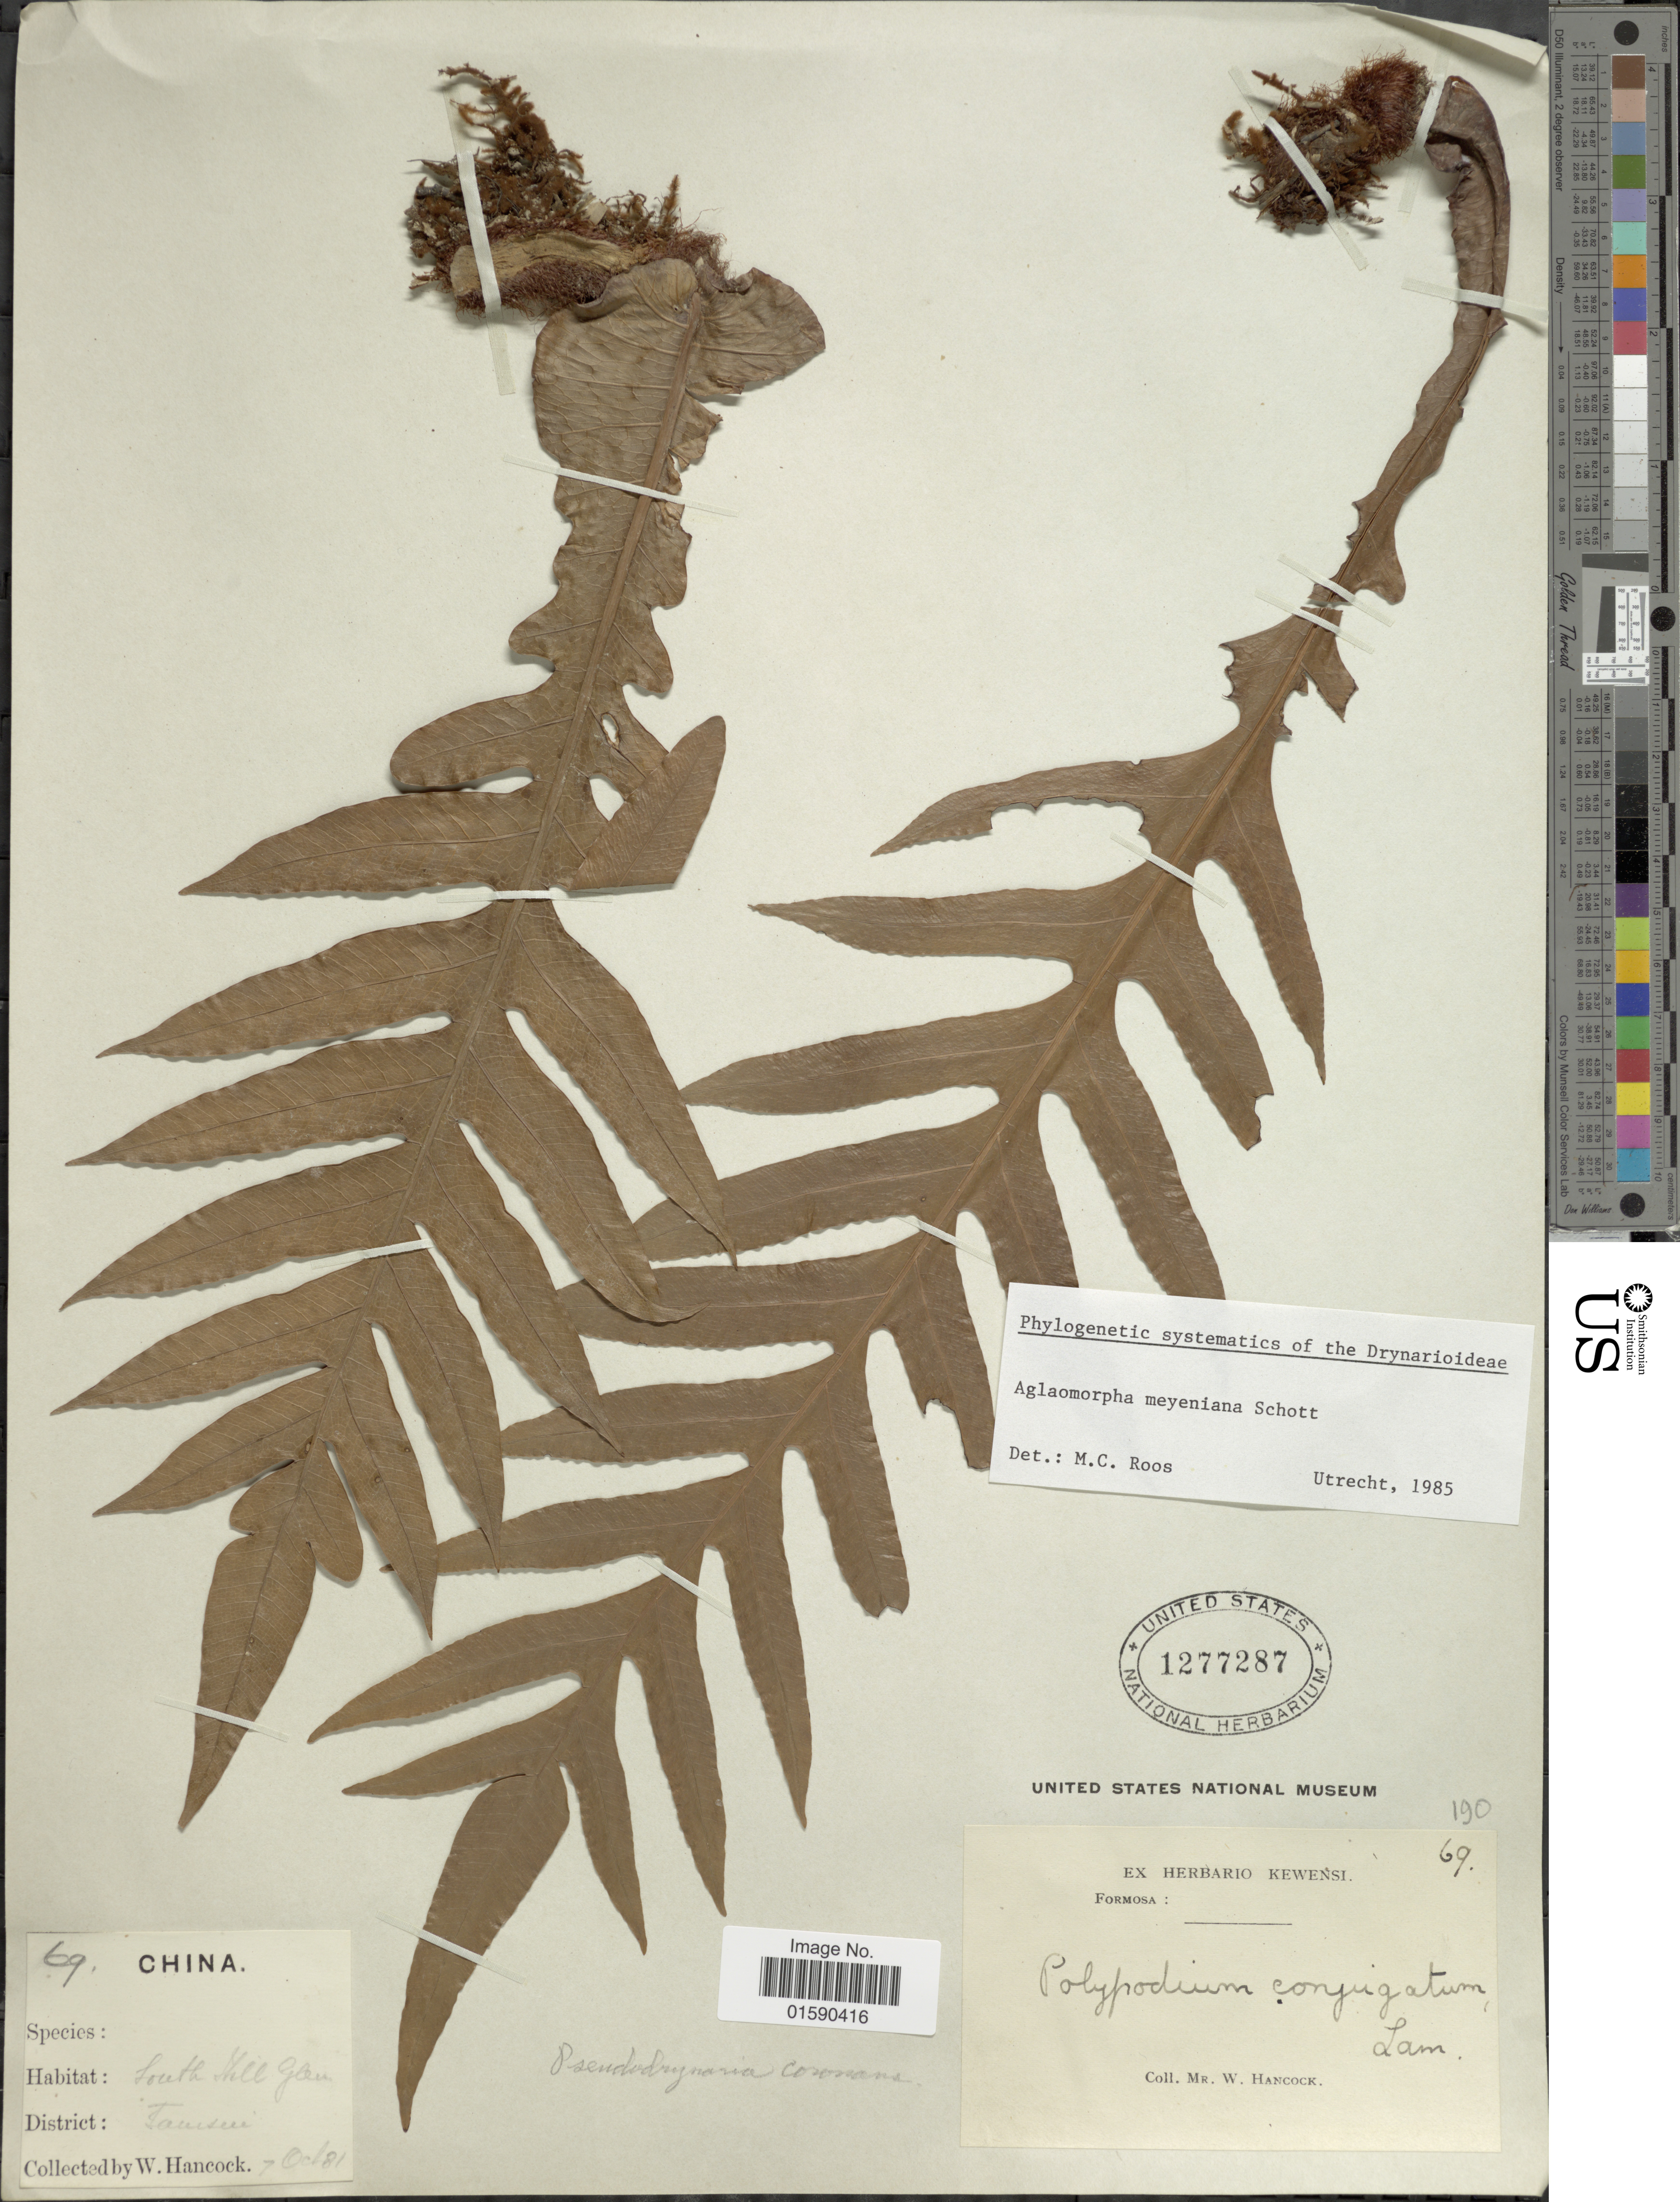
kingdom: Plantae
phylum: Tracheophyta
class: Polypodiopsida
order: Polypodiales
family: Polypodiaceae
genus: Aglaomorpha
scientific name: Aglaomorpha meyeniana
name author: Schott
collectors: W. Hancock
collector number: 69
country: Taiwan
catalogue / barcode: US 1277287